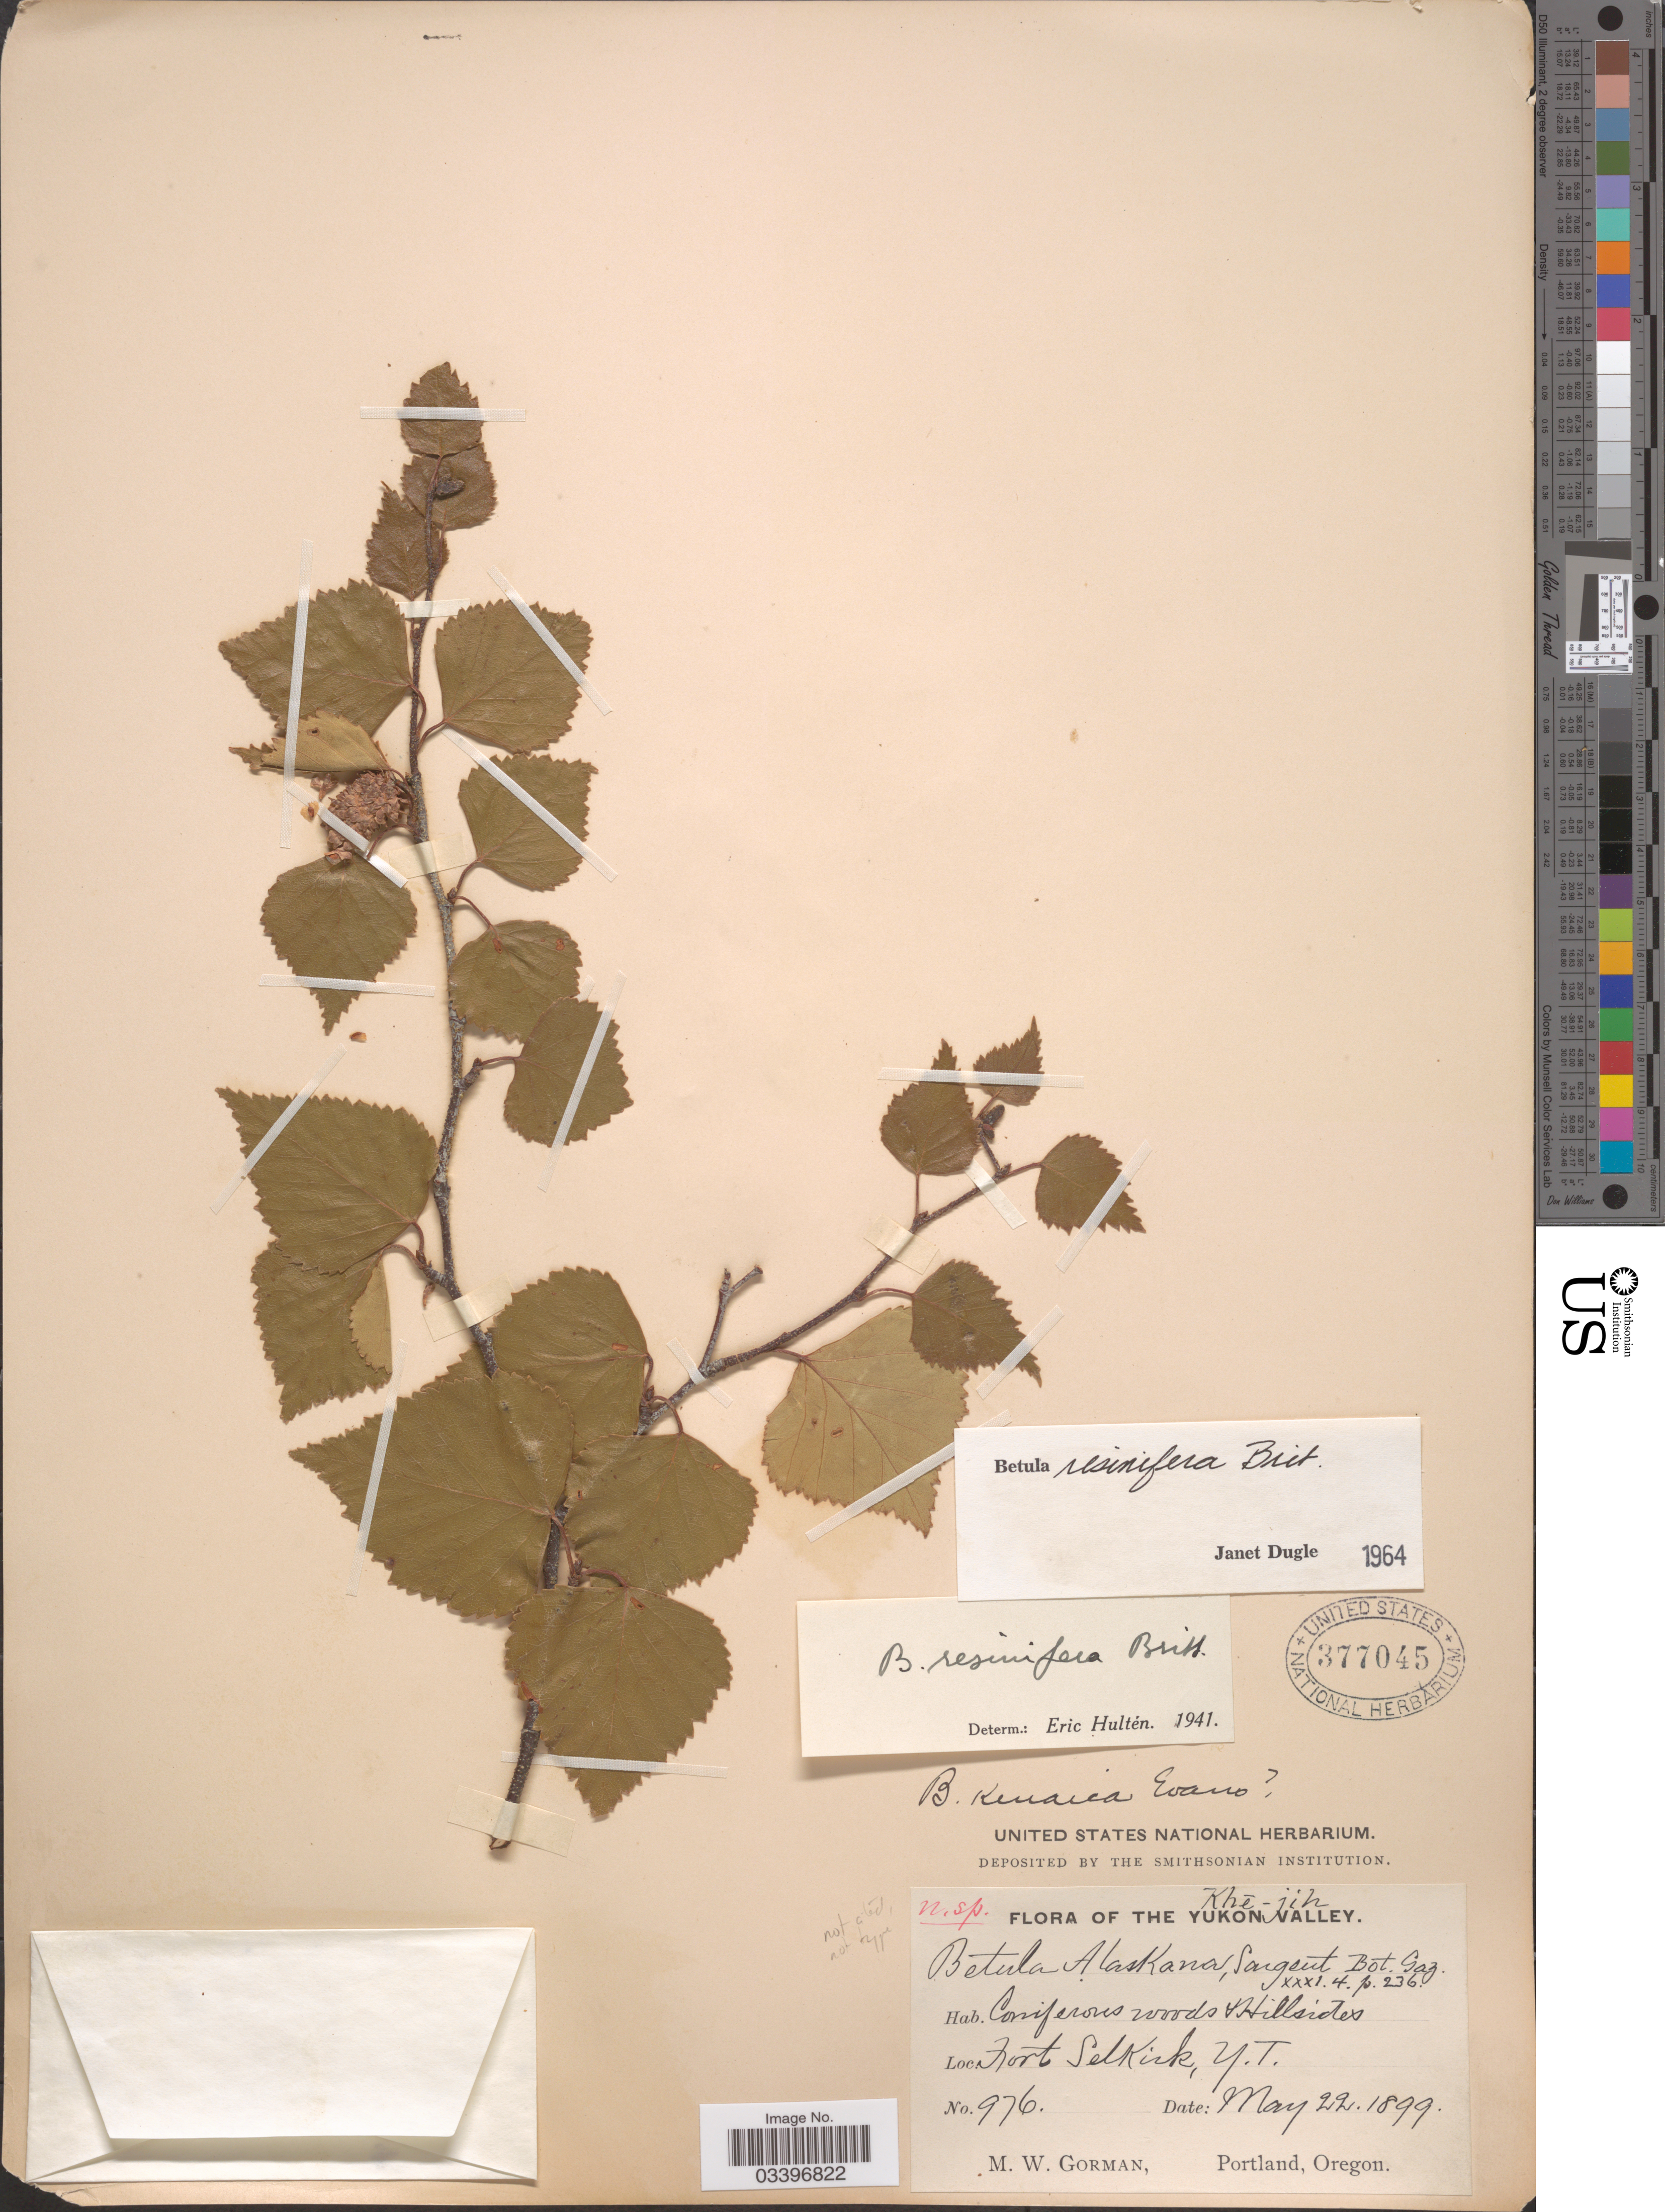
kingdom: Plantae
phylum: Tracheophyta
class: Magnoliopsida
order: Fagales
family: Betulaceae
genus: Betula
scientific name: Betula resinifera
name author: Britton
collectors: M. W. Gorman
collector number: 976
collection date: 1899-05-22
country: Canada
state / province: Yukon Territory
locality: The Yukon Valley. Fort Selkirk.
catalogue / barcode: US 377045